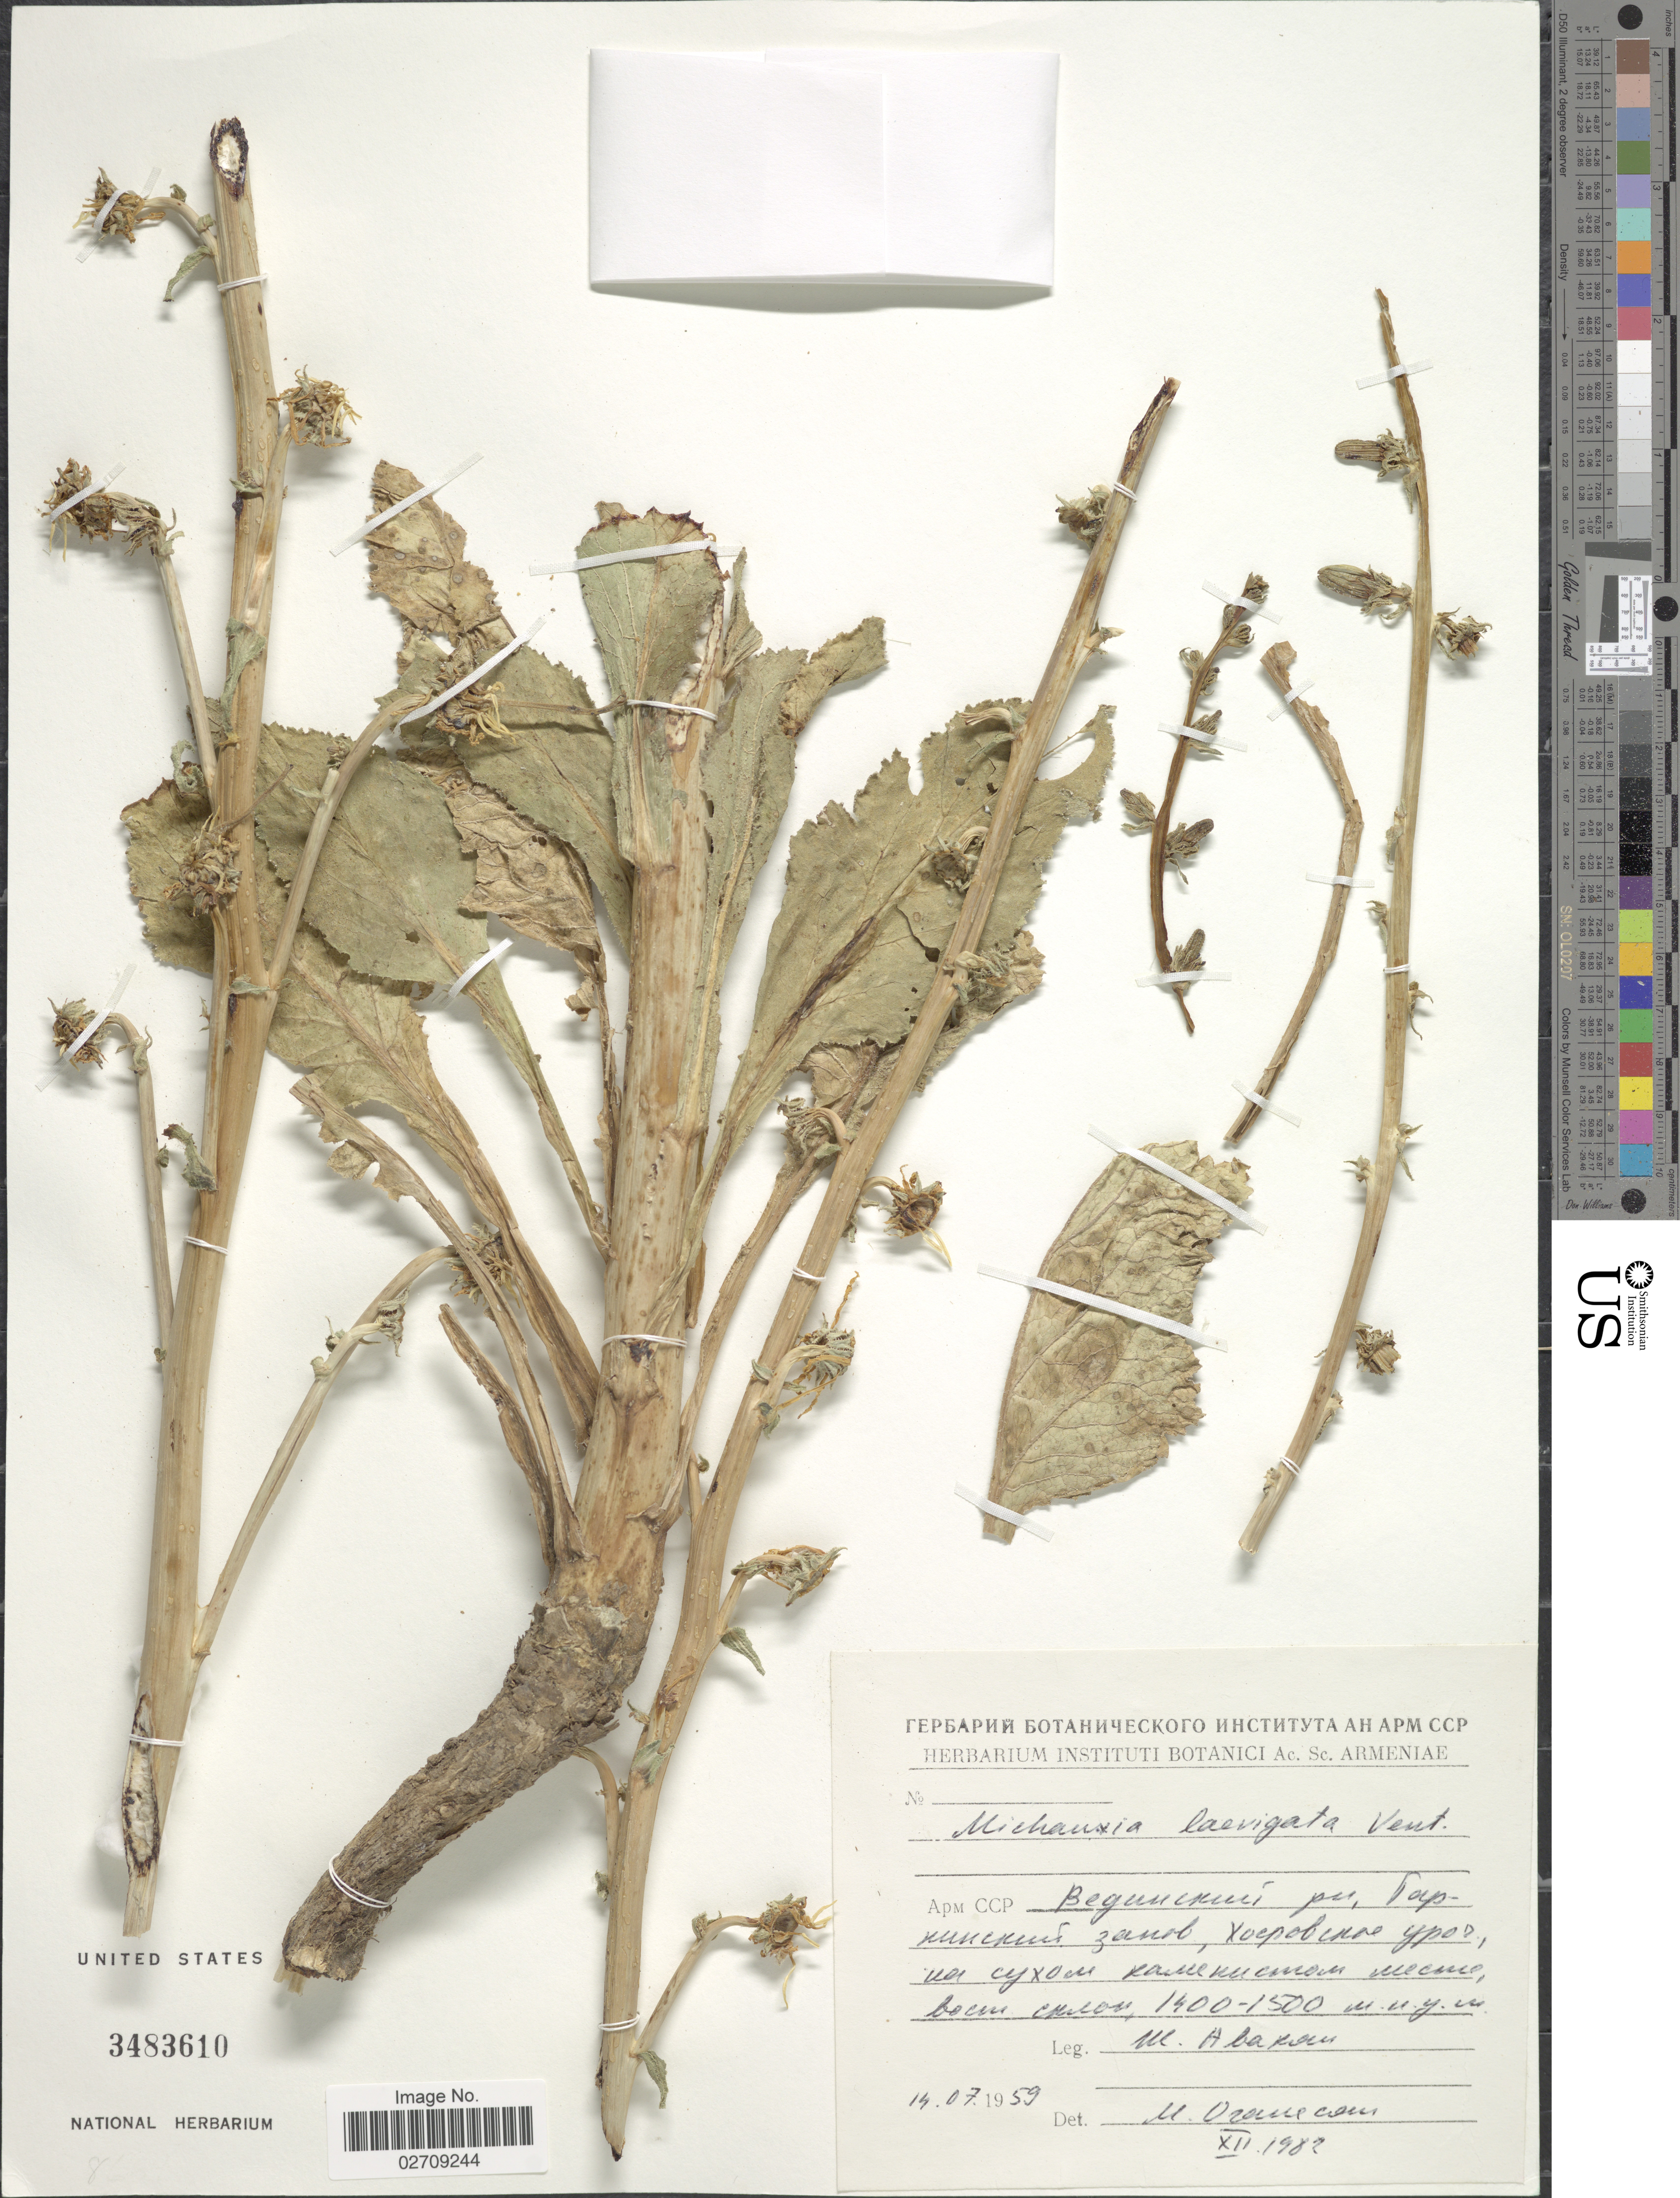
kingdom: Plantae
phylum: Tracheophyta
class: Magnoliopsida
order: Asterales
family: Campanulaceae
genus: Michauxia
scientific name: Michauxia laevigata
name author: Vent.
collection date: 1959-07-14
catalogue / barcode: US 3483610